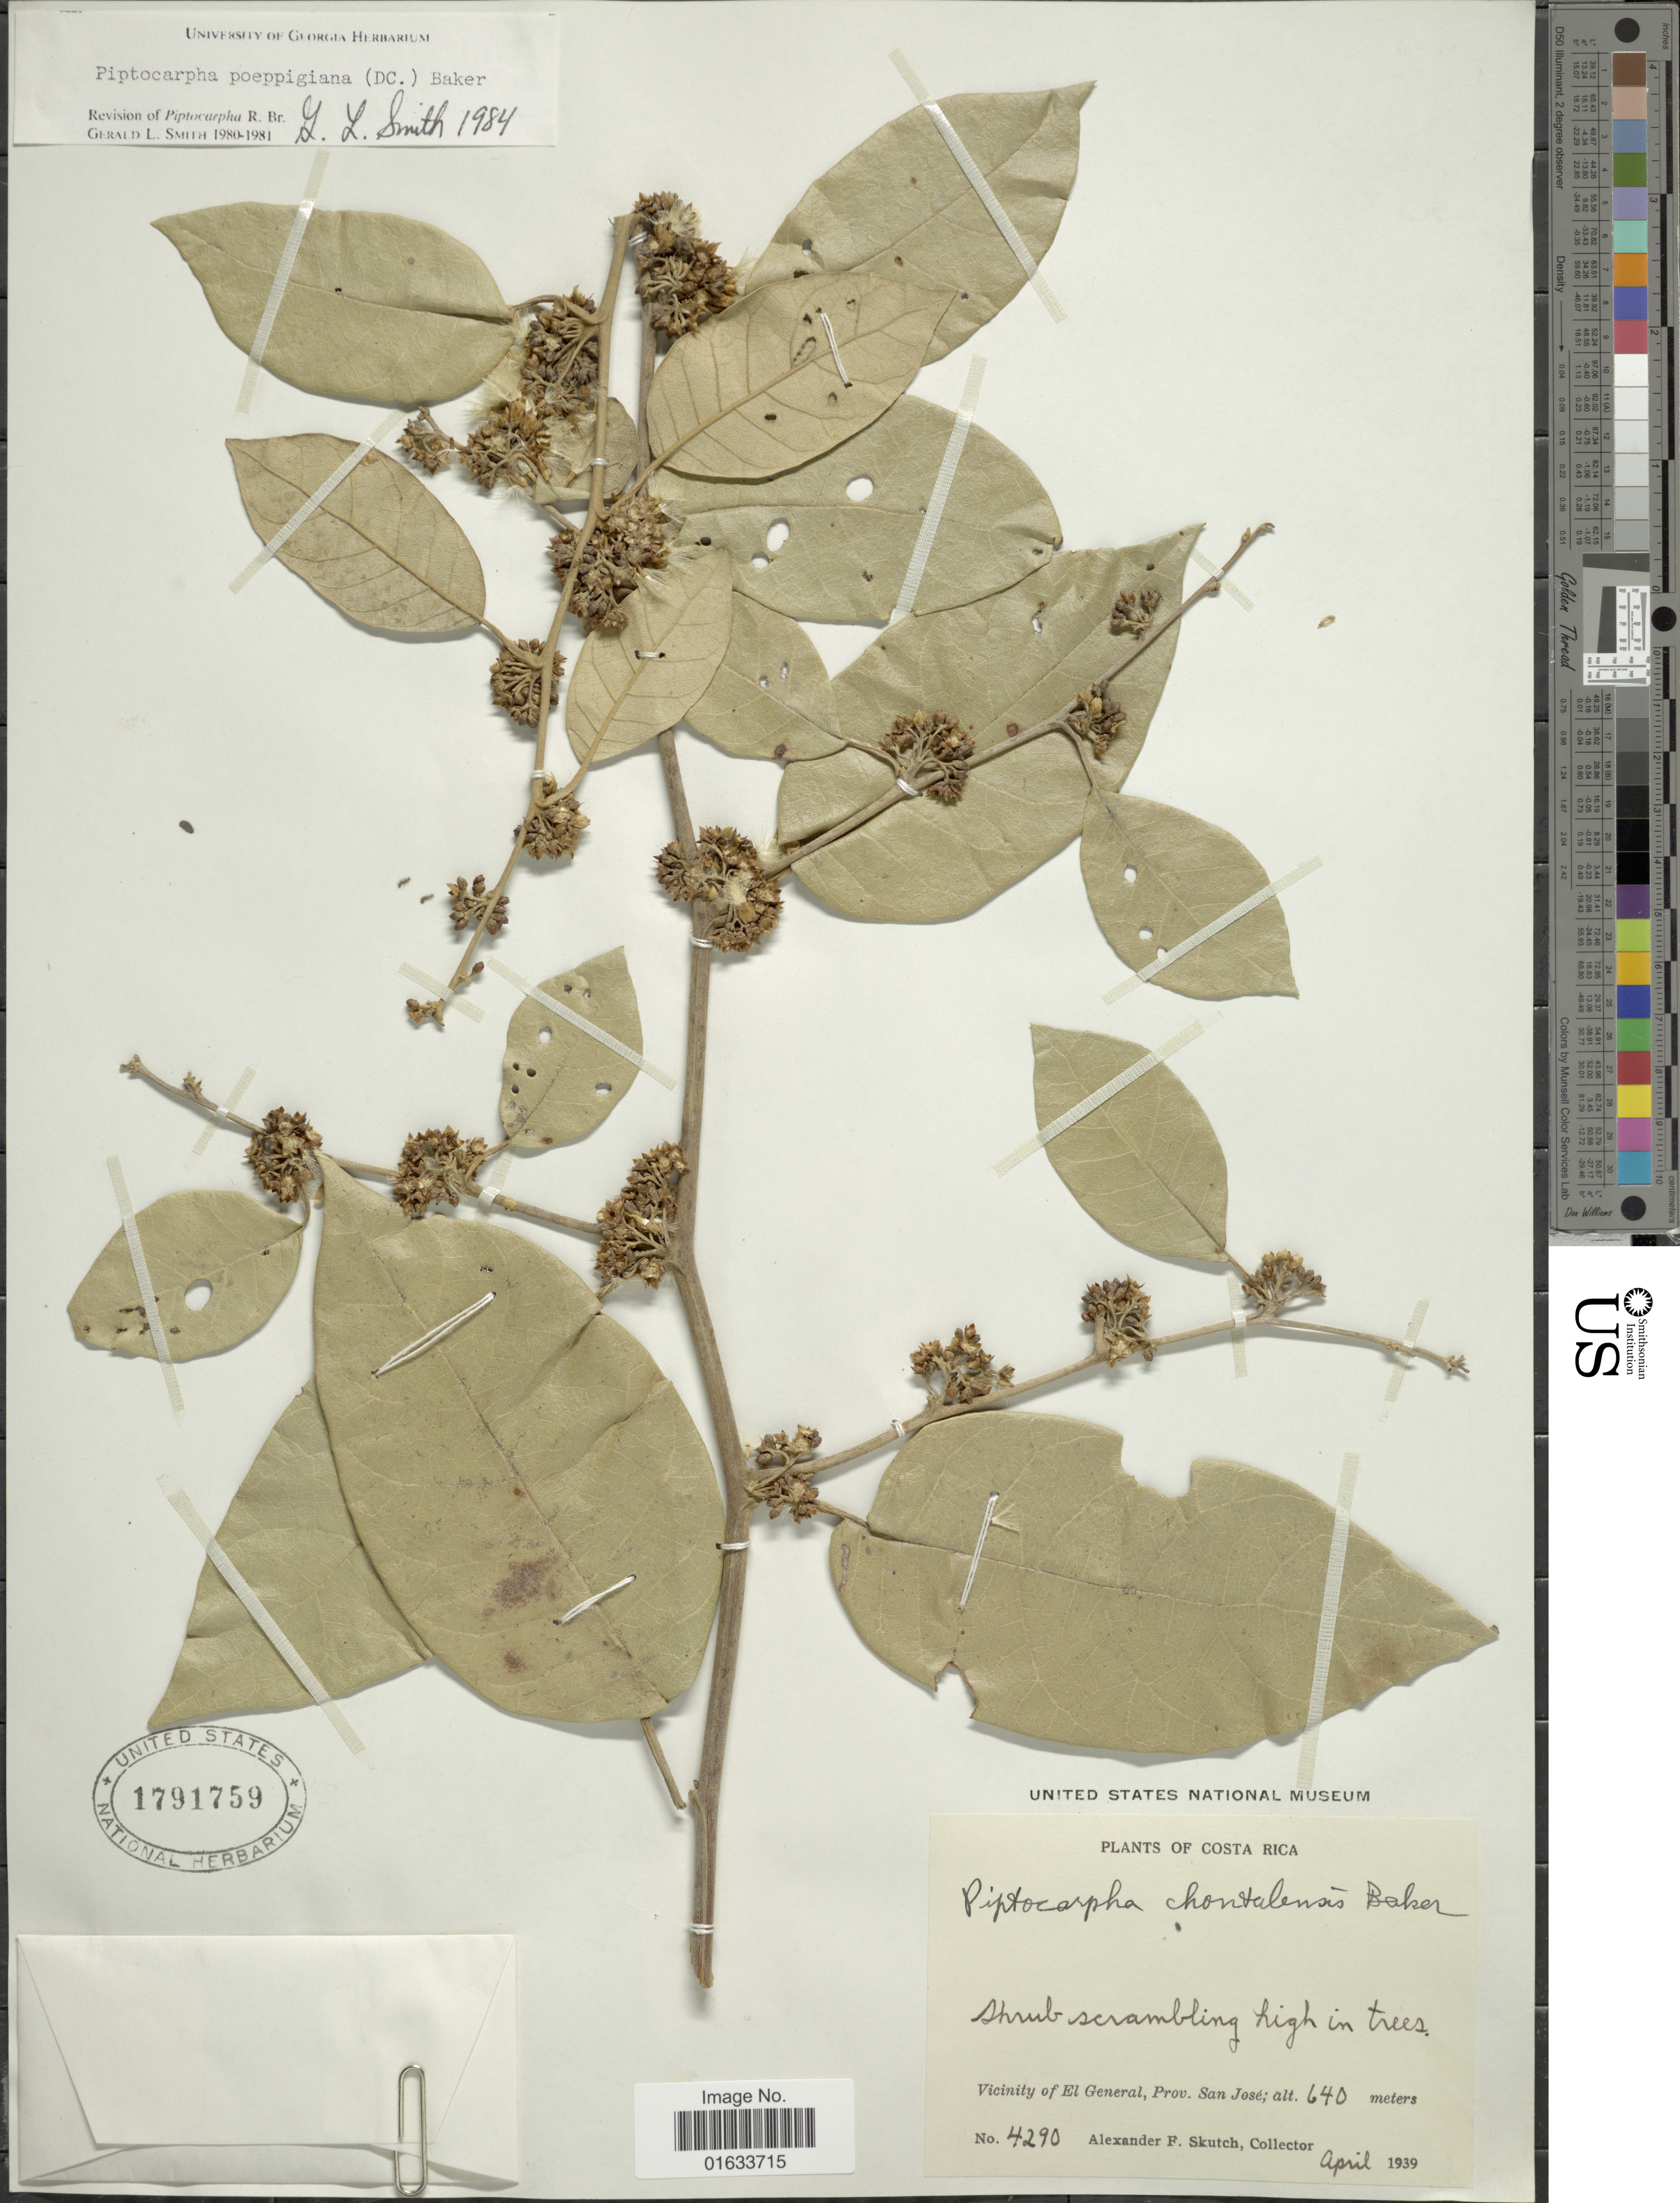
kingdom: Plantae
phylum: Tracheophyta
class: Magnoliopsida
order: Asterales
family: Asteraceae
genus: Piptocarpha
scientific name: Piptocarpha poeppigiana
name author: (DC.) Baker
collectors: A. F. Skutch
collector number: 4290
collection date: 1939-04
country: Costa Rica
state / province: San José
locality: Vicinity of El General, Prov. San José.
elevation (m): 640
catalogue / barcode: US 17914759